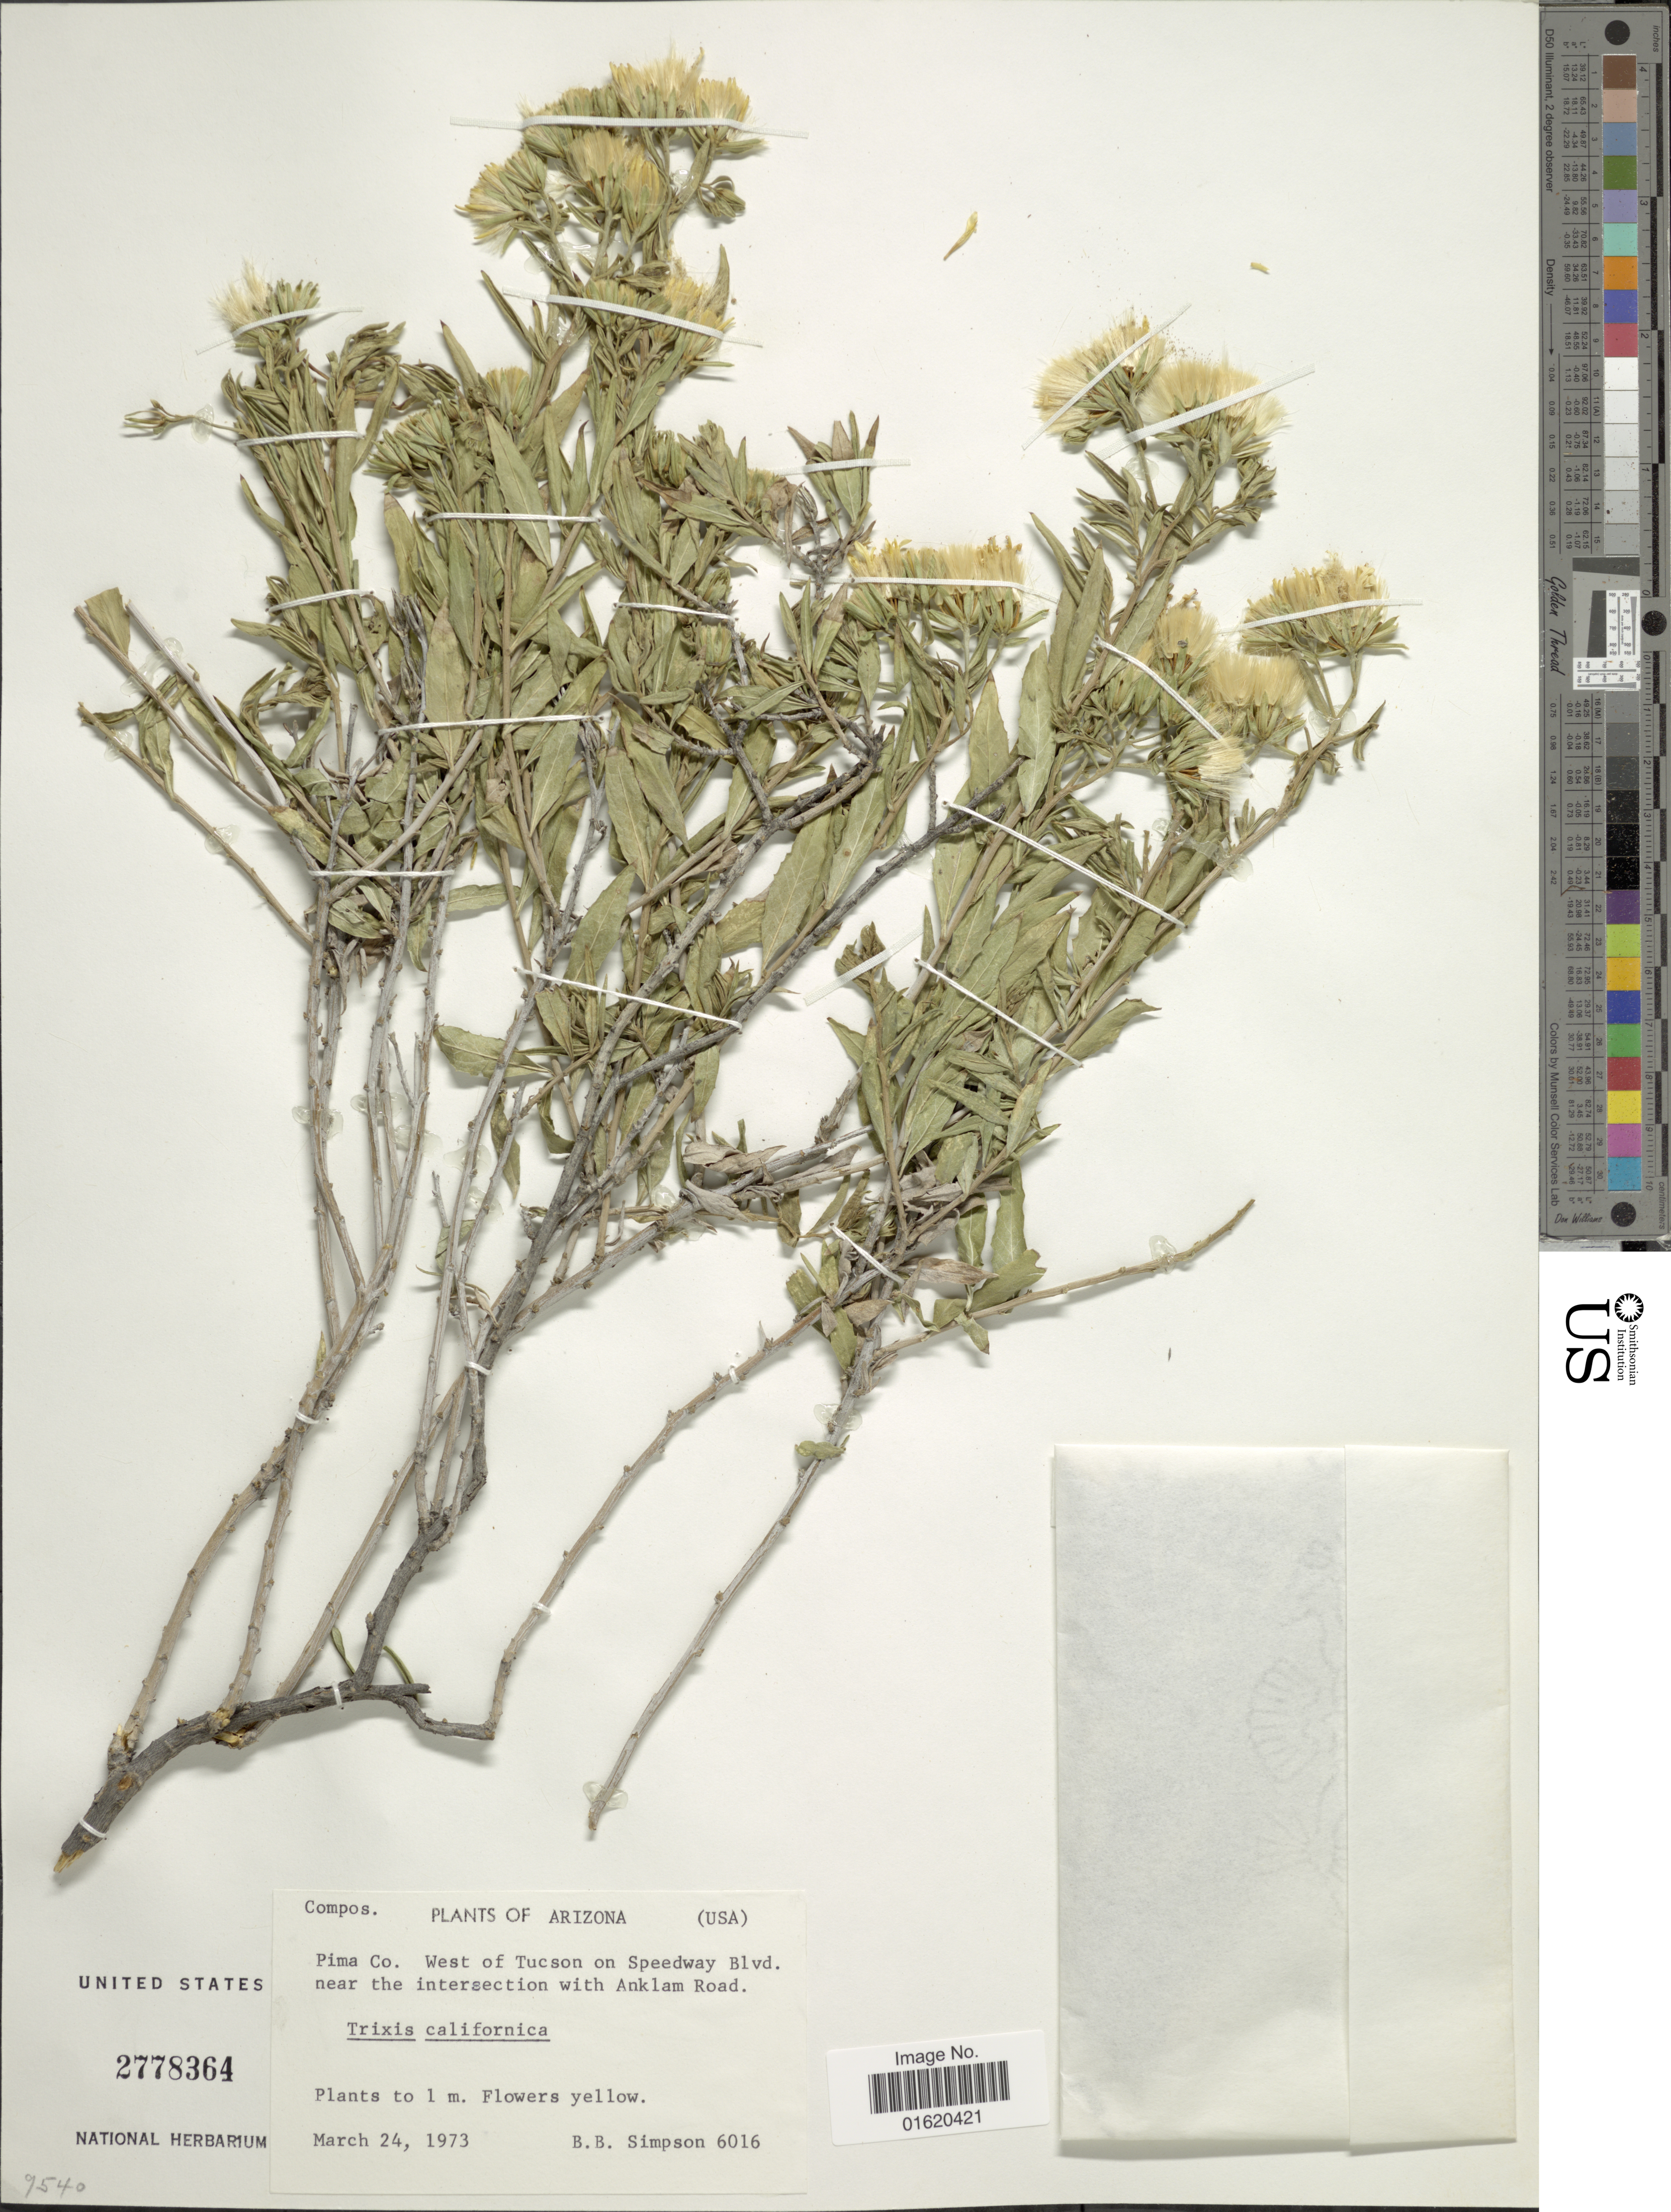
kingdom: Plantae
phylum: Tracheophyta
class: Magnoliopsida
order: Asterales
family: Asteraceae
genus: Trixis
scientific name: Trixis californica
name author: Kellogg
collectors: B. B. Simpson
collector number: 6016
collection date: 1973-03-24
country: United States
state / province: Arizona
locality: Pima Co., West of Tucson on Speedway Blvd., near the intersection with Anklam Road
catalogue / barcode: US 2778364